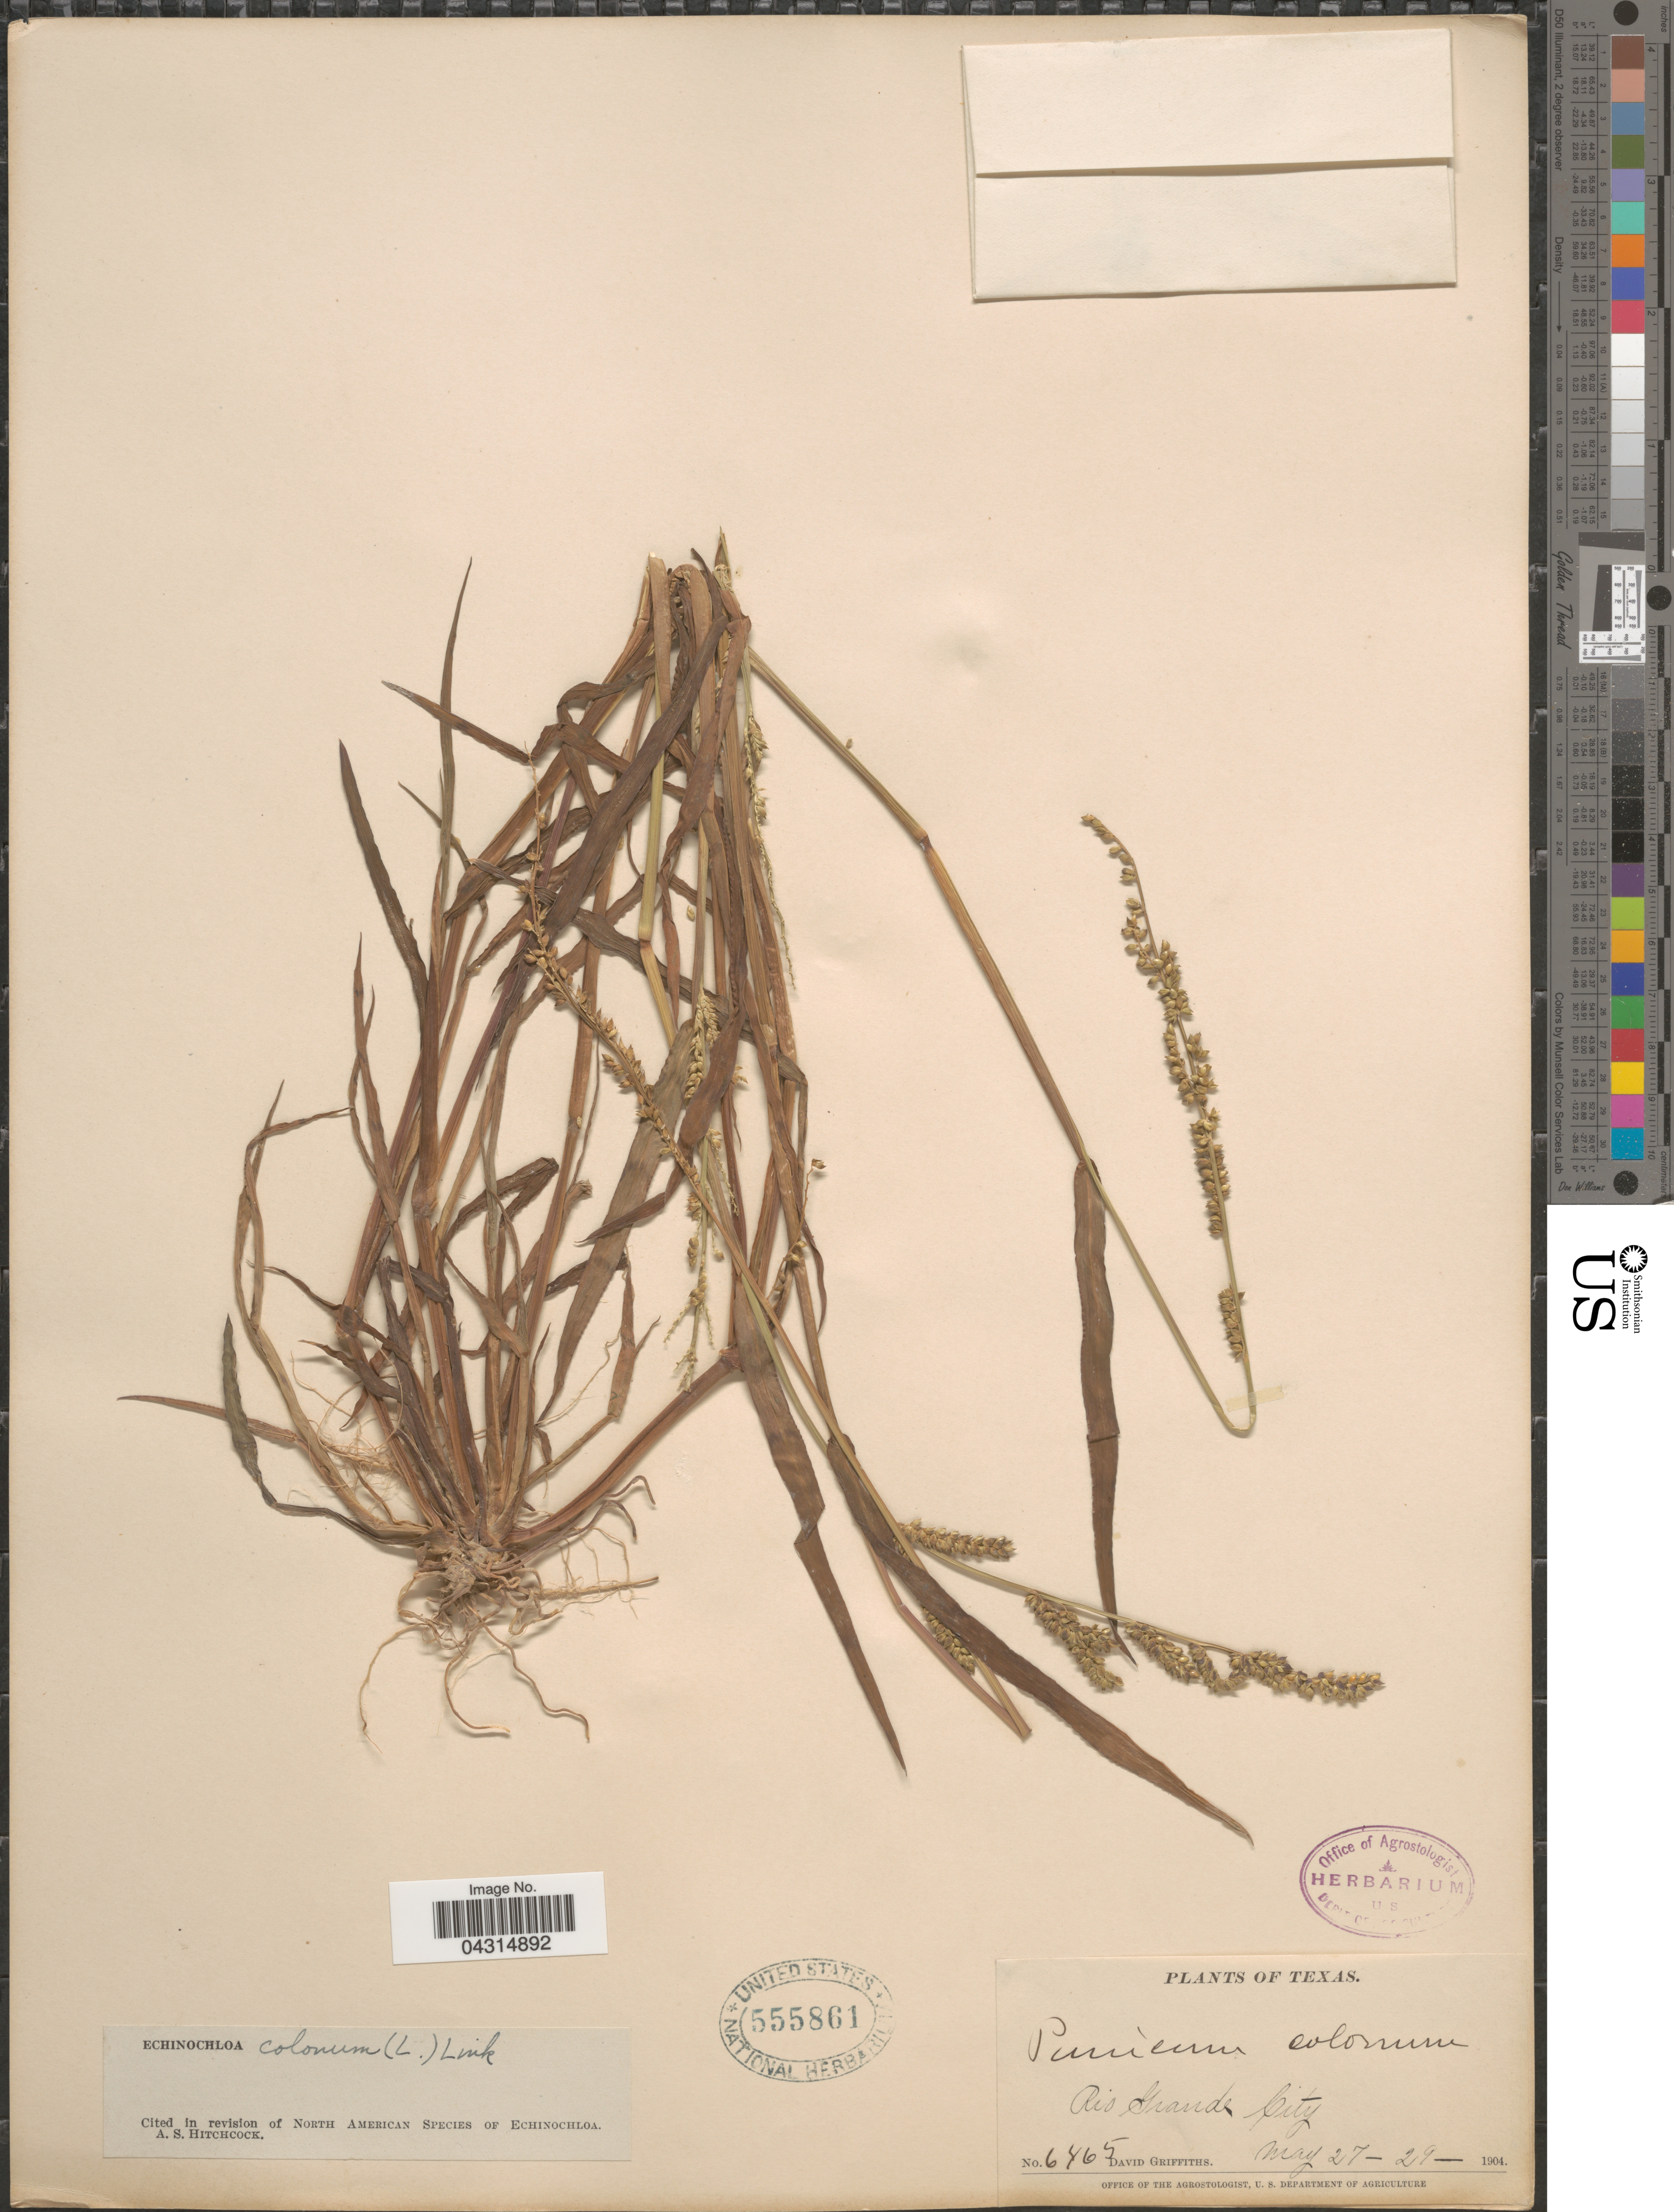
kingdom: Plantae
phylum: Tracheophyta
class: Liliopsida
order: Poales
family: Poaceae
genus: Echinochloa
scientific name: Echinochloa colona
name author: (L.) Link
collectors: D. Griffiths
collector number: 6465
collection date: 1904-05-27/1904-05-29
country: United States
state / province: Texas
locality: Rio Grande City.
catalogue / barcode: US 555861